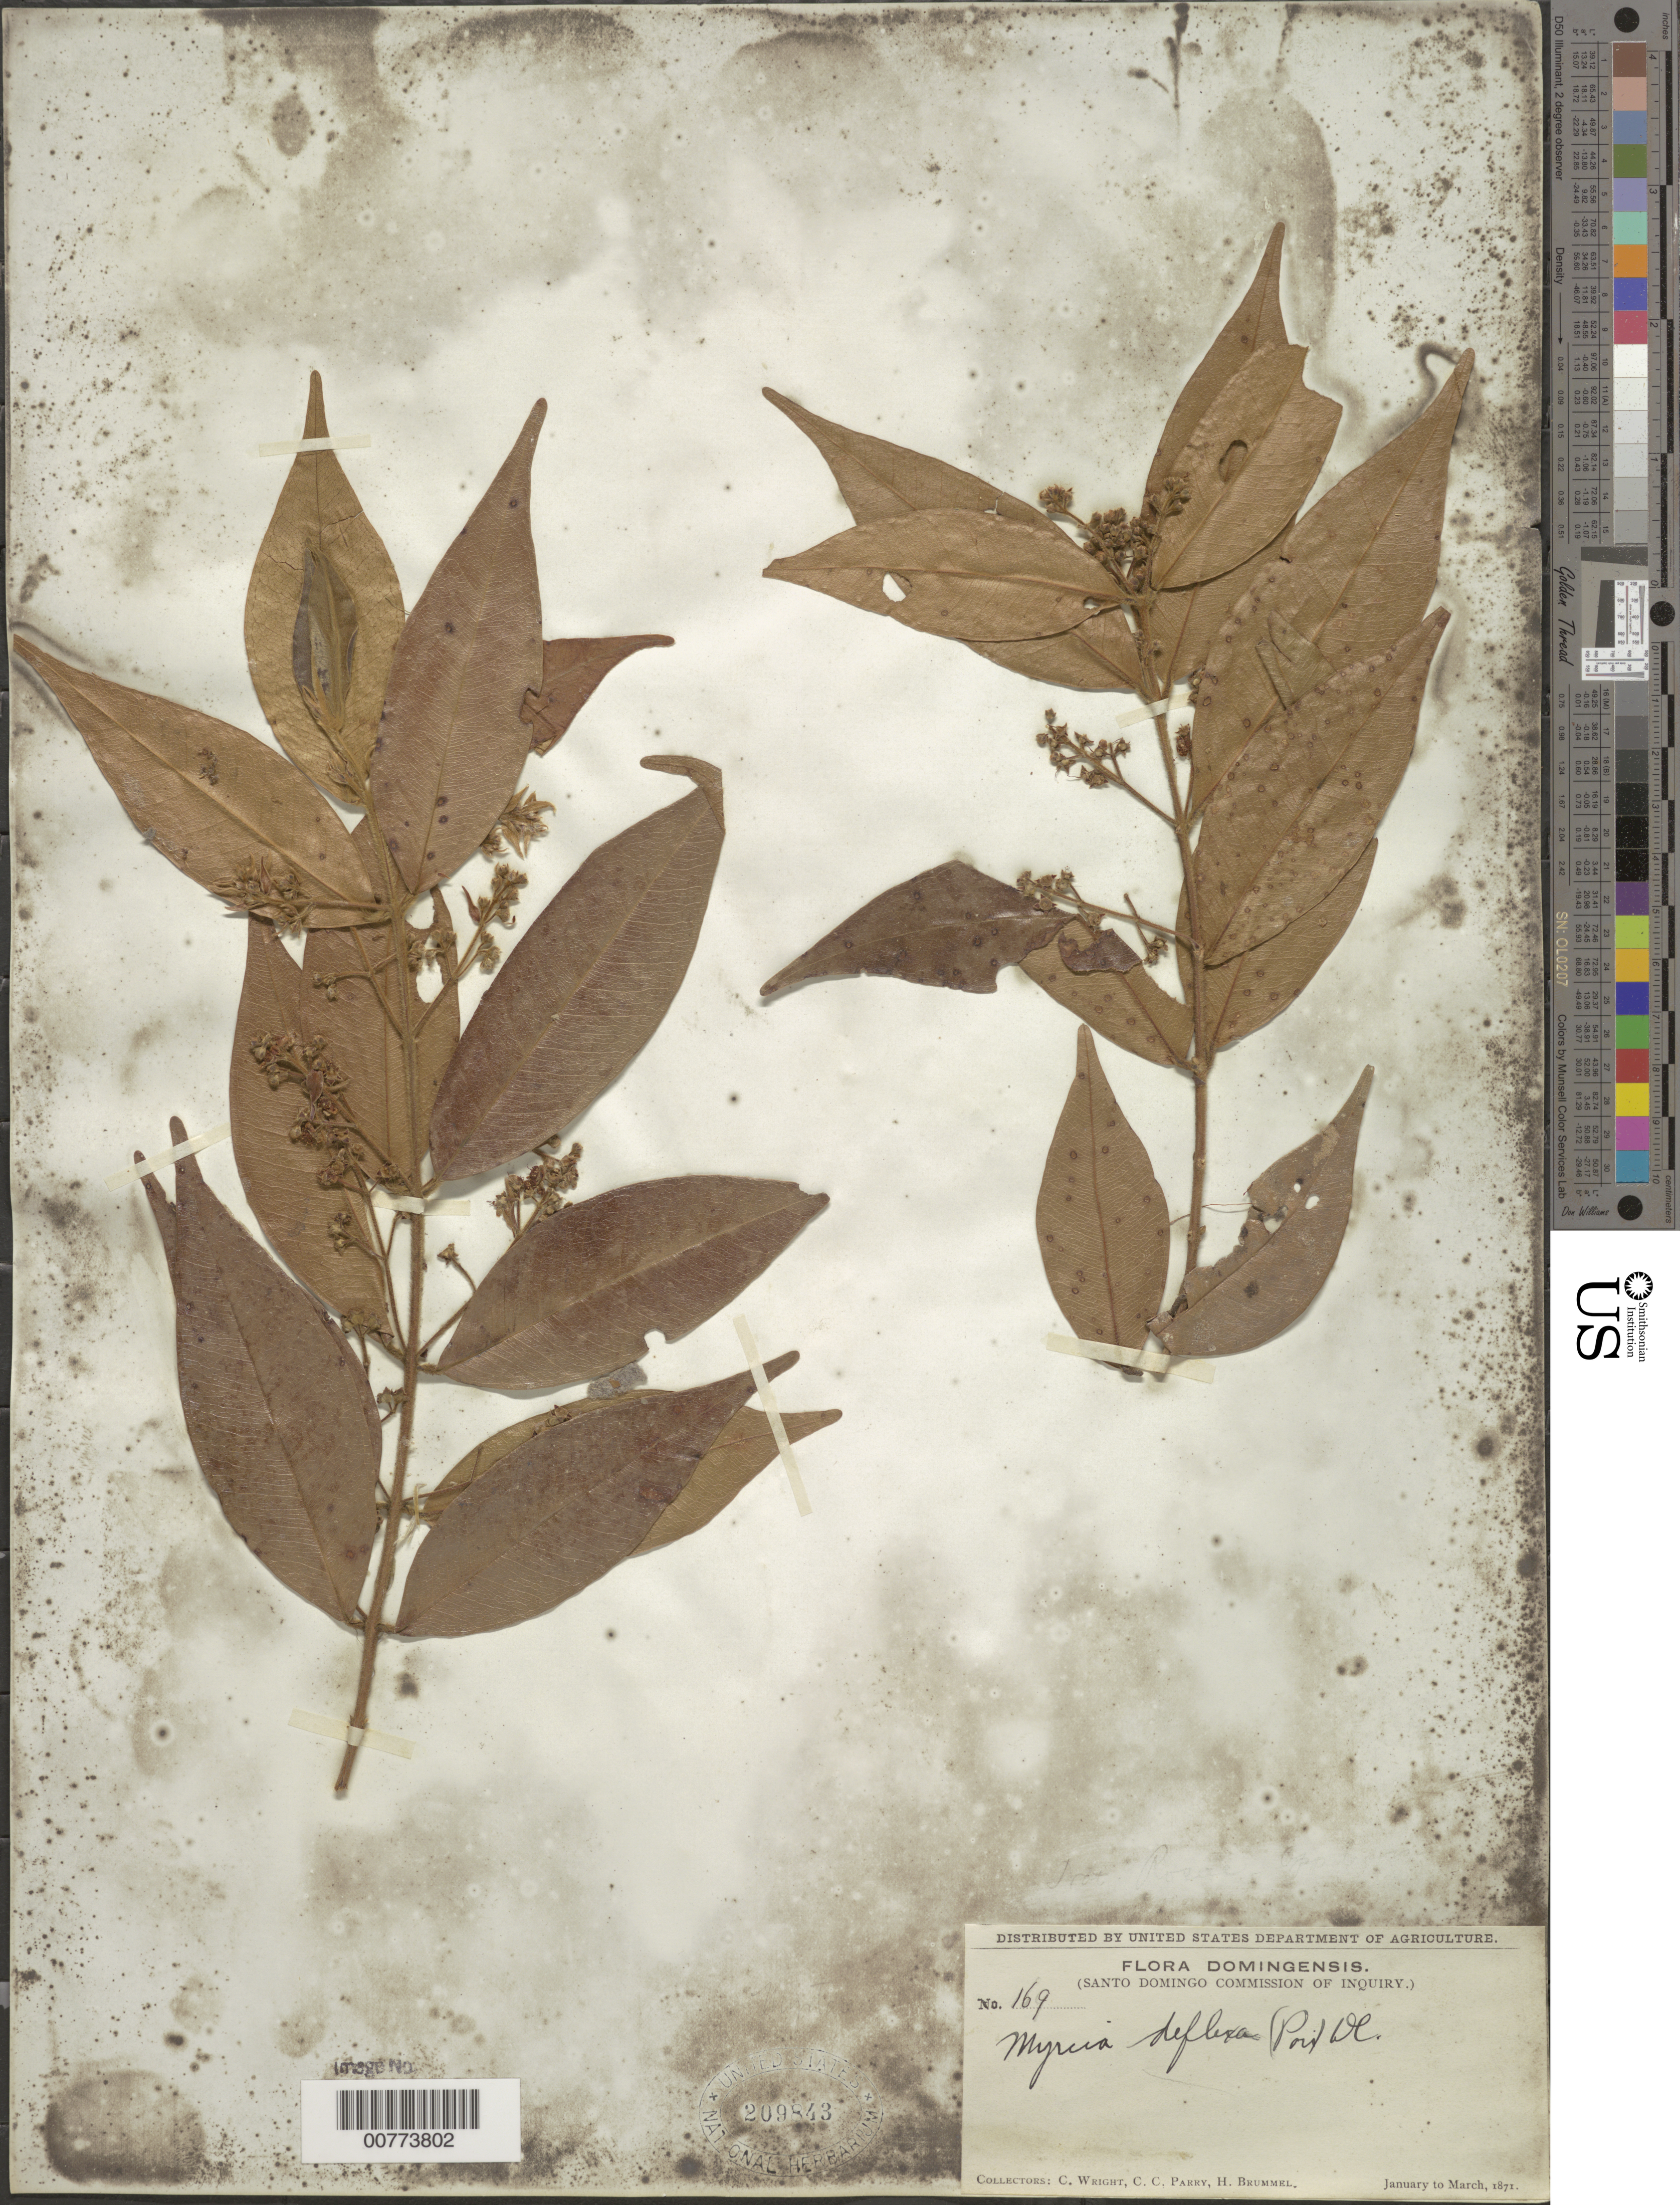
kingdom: Plantae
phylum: Tracheophyta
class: Magnoliopsida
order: Myrtales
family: Myrtaceae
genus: Myrcia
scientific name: Myrcia deflexa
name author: (Poir.) DC.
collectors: C. Wright, C. C. Parry & H. Brummel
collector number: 169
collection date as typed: Jan 1871 to -- Mar 1871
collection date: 1871-01/1871-03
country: Dominican Republic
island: Hispaniola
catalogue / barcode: US 209843